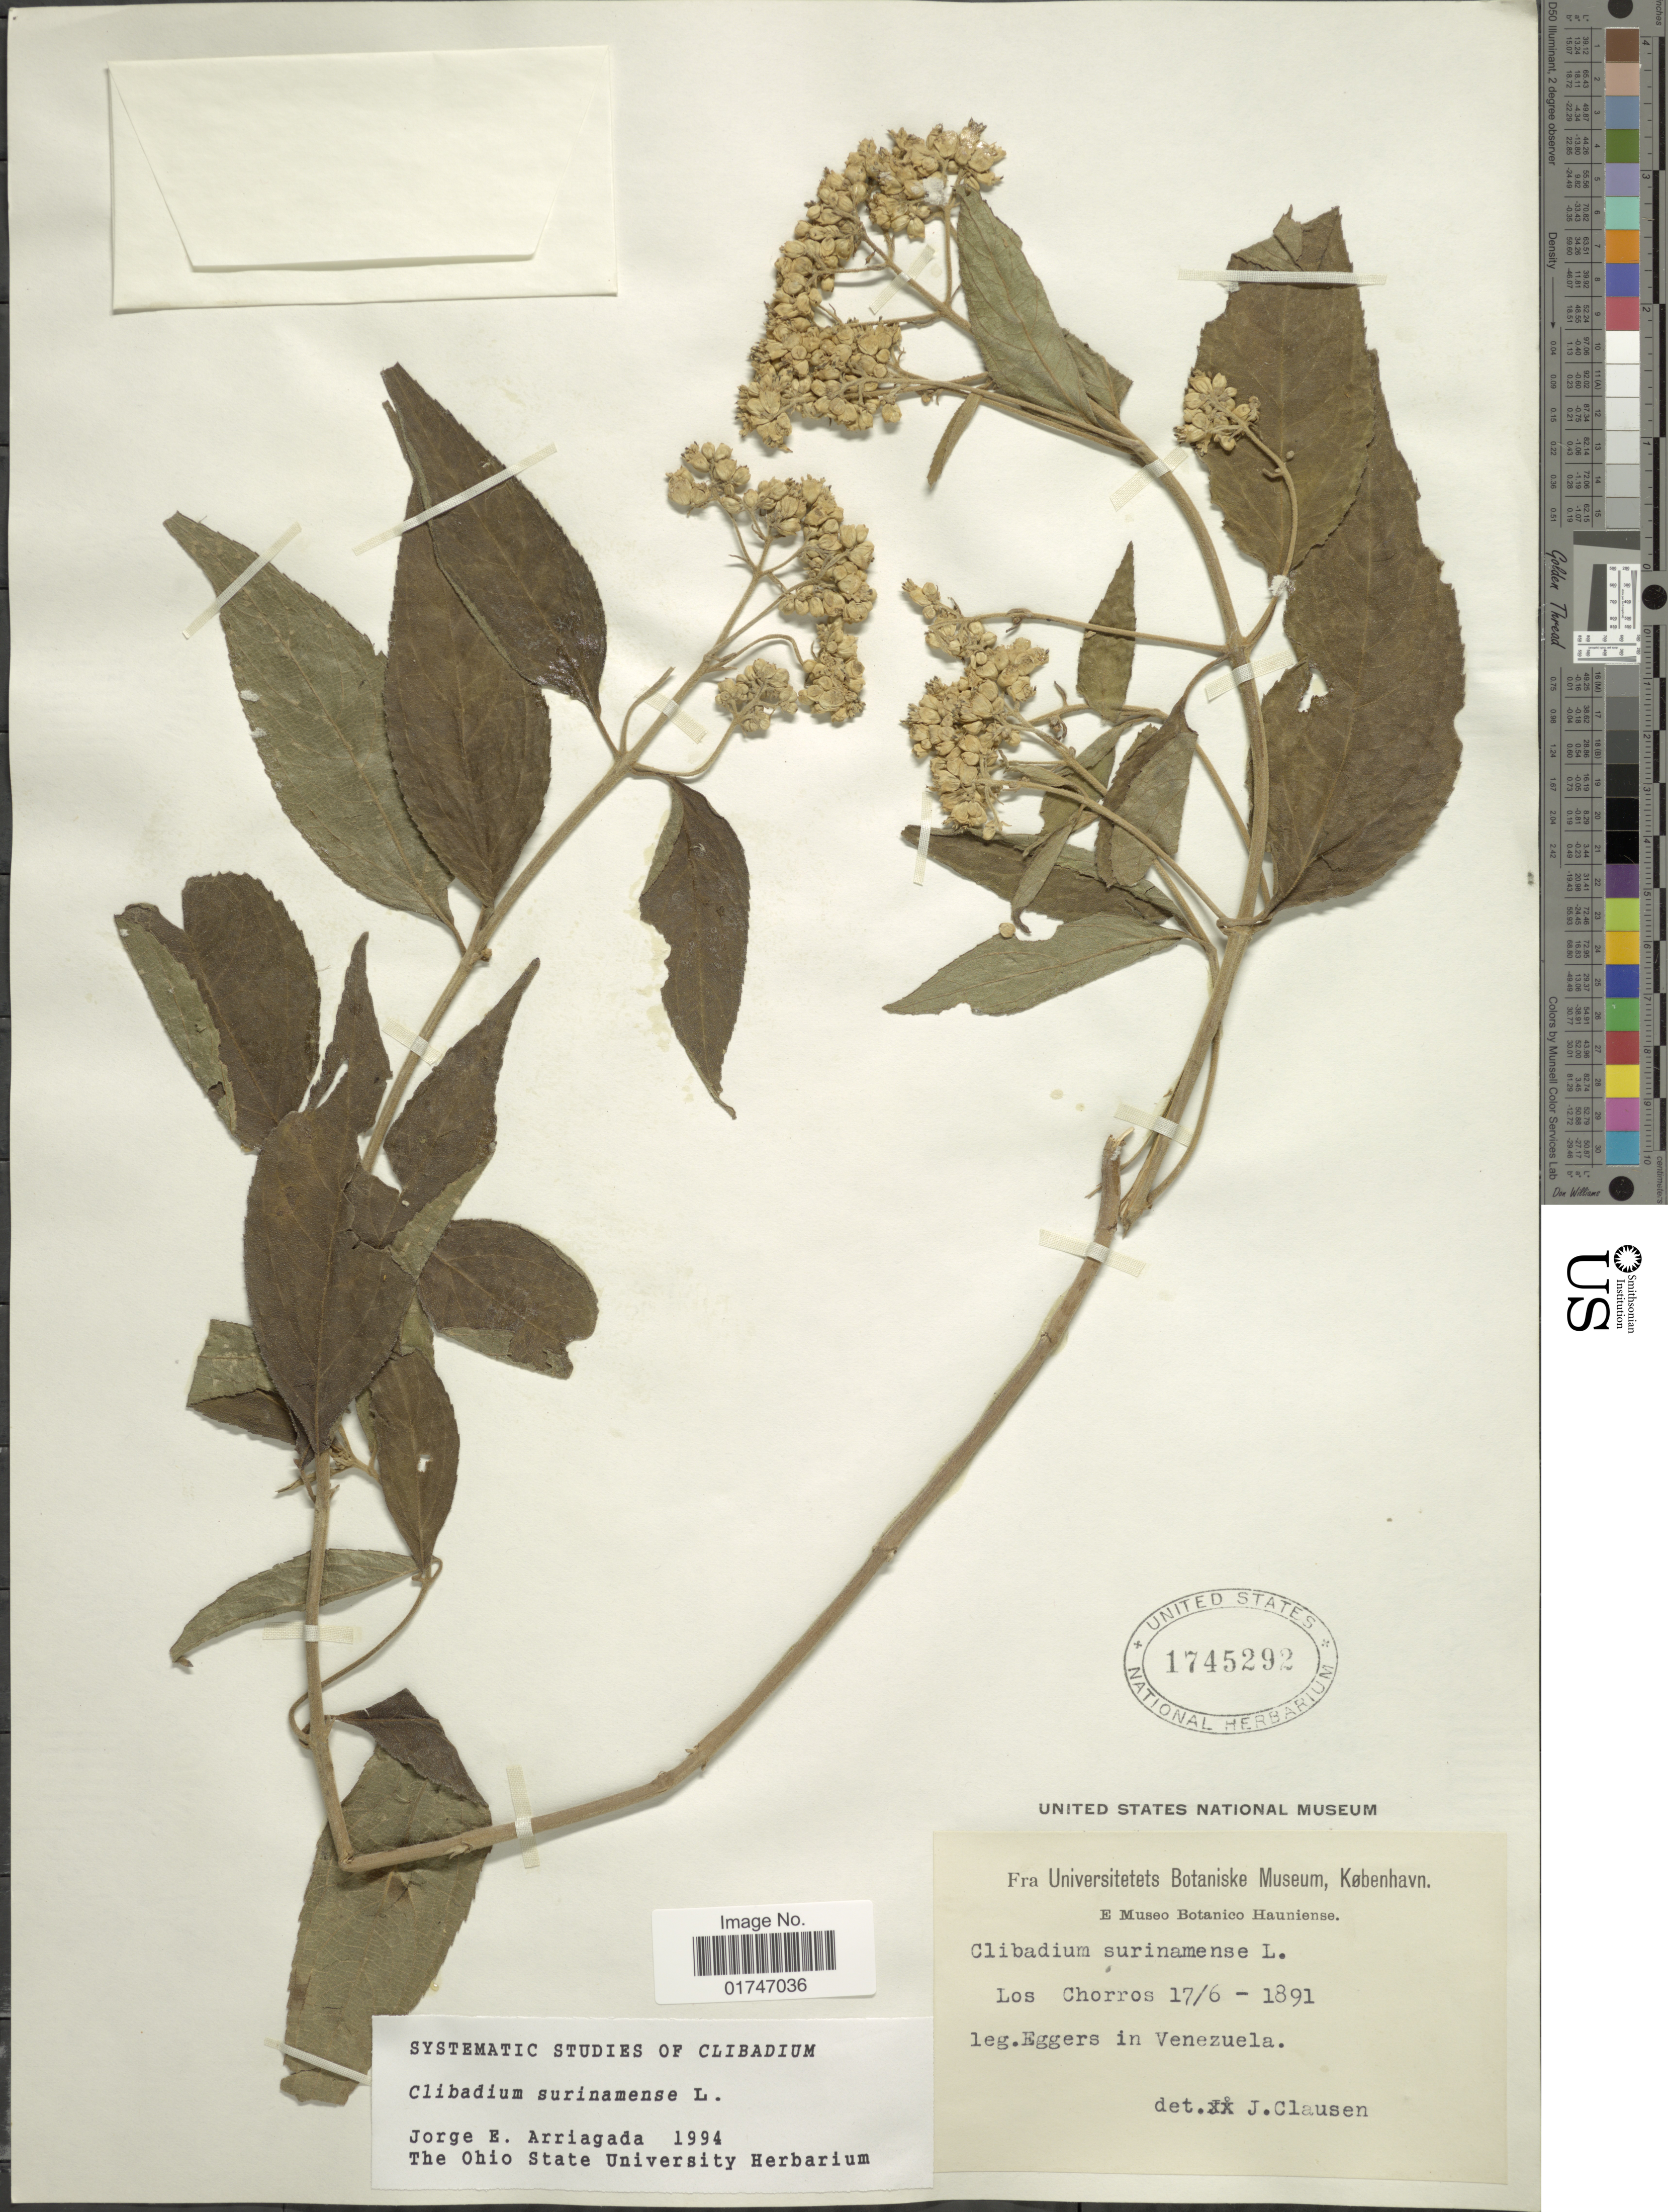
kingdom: Plantae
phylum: Tracheophyta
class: Magnoliopsida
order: Asterales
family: Asteraceae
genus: Clibadium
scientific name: Clibadium surinamense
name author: L.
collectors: -. Eggers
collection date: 1891-06-17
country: Venezuela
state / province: Miranda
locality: Los Chorros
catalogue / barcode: US 1745292